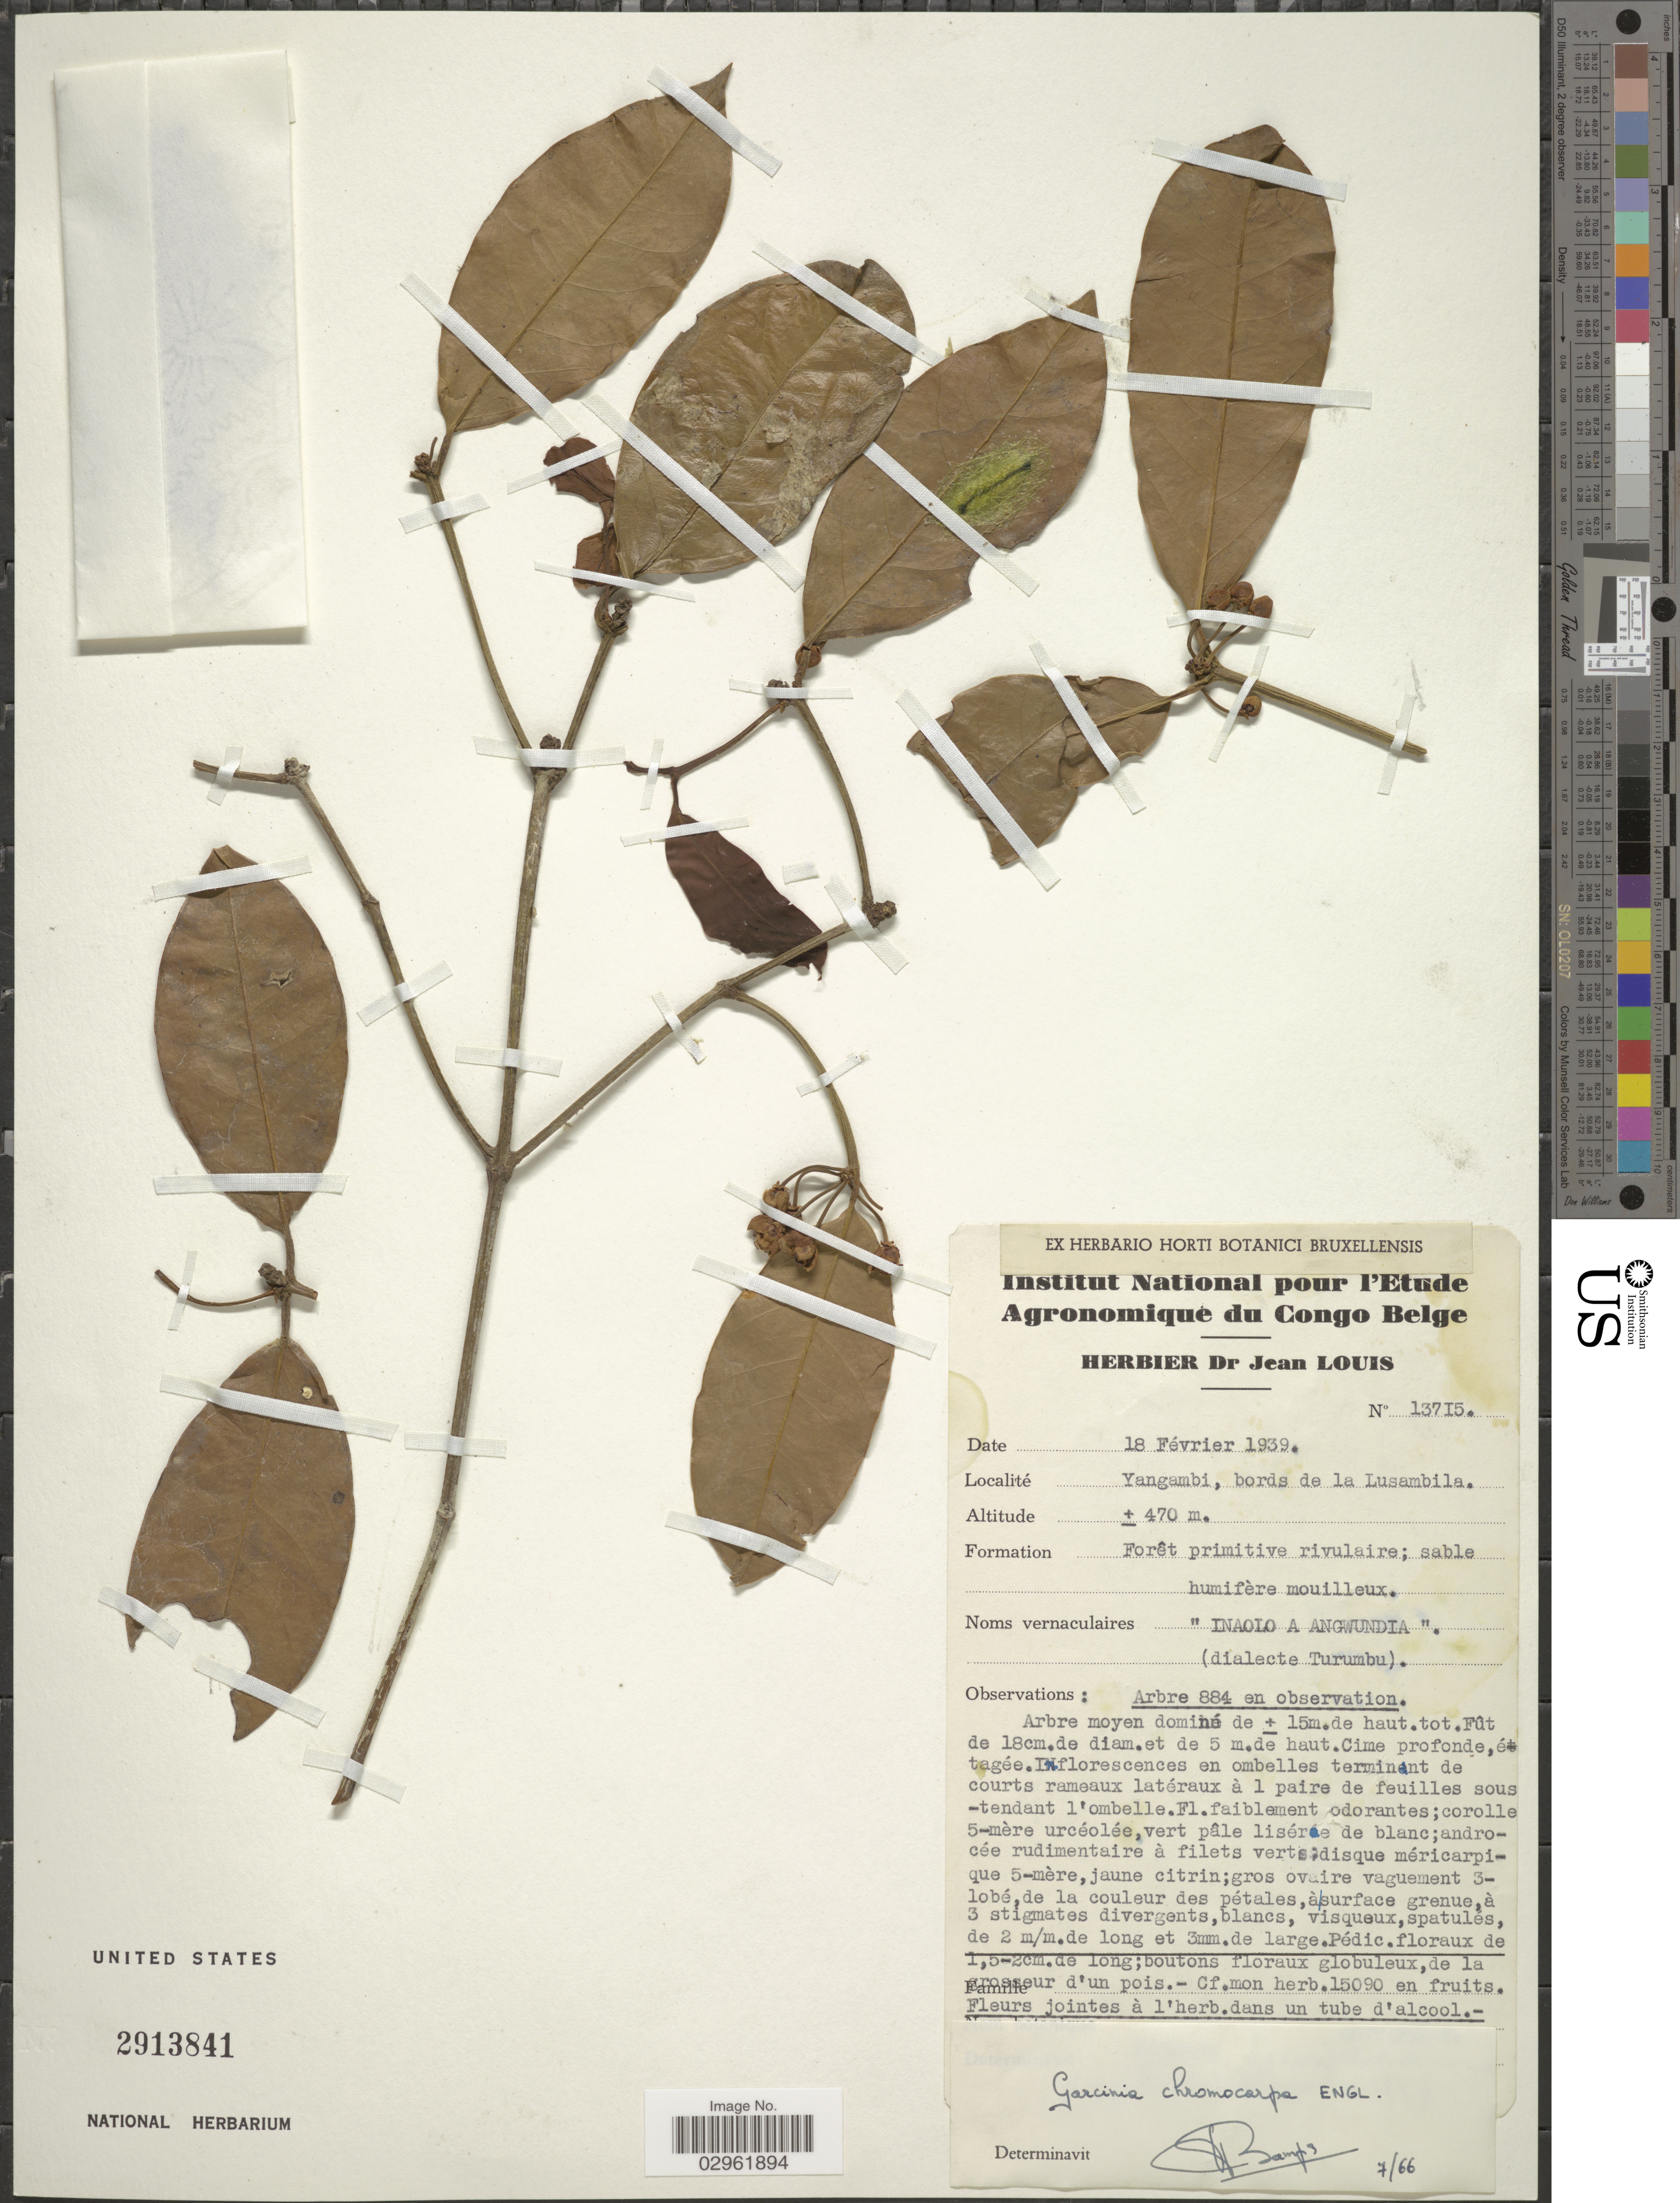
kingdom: Plantae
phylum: Tracheophyta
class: Magnoliopsida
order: Malpighiales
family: Clusiaceae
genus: Garcinia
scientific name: Garcinia chromocarpa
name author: Engl.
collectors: ex herb. Dr Jean Louis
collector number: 13715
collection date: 1939-02-18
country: Congo, Democratic Republic of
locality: Congo Belge, Yangambi, bords de la Lusambila.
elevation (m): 470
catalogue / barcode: US 2913841